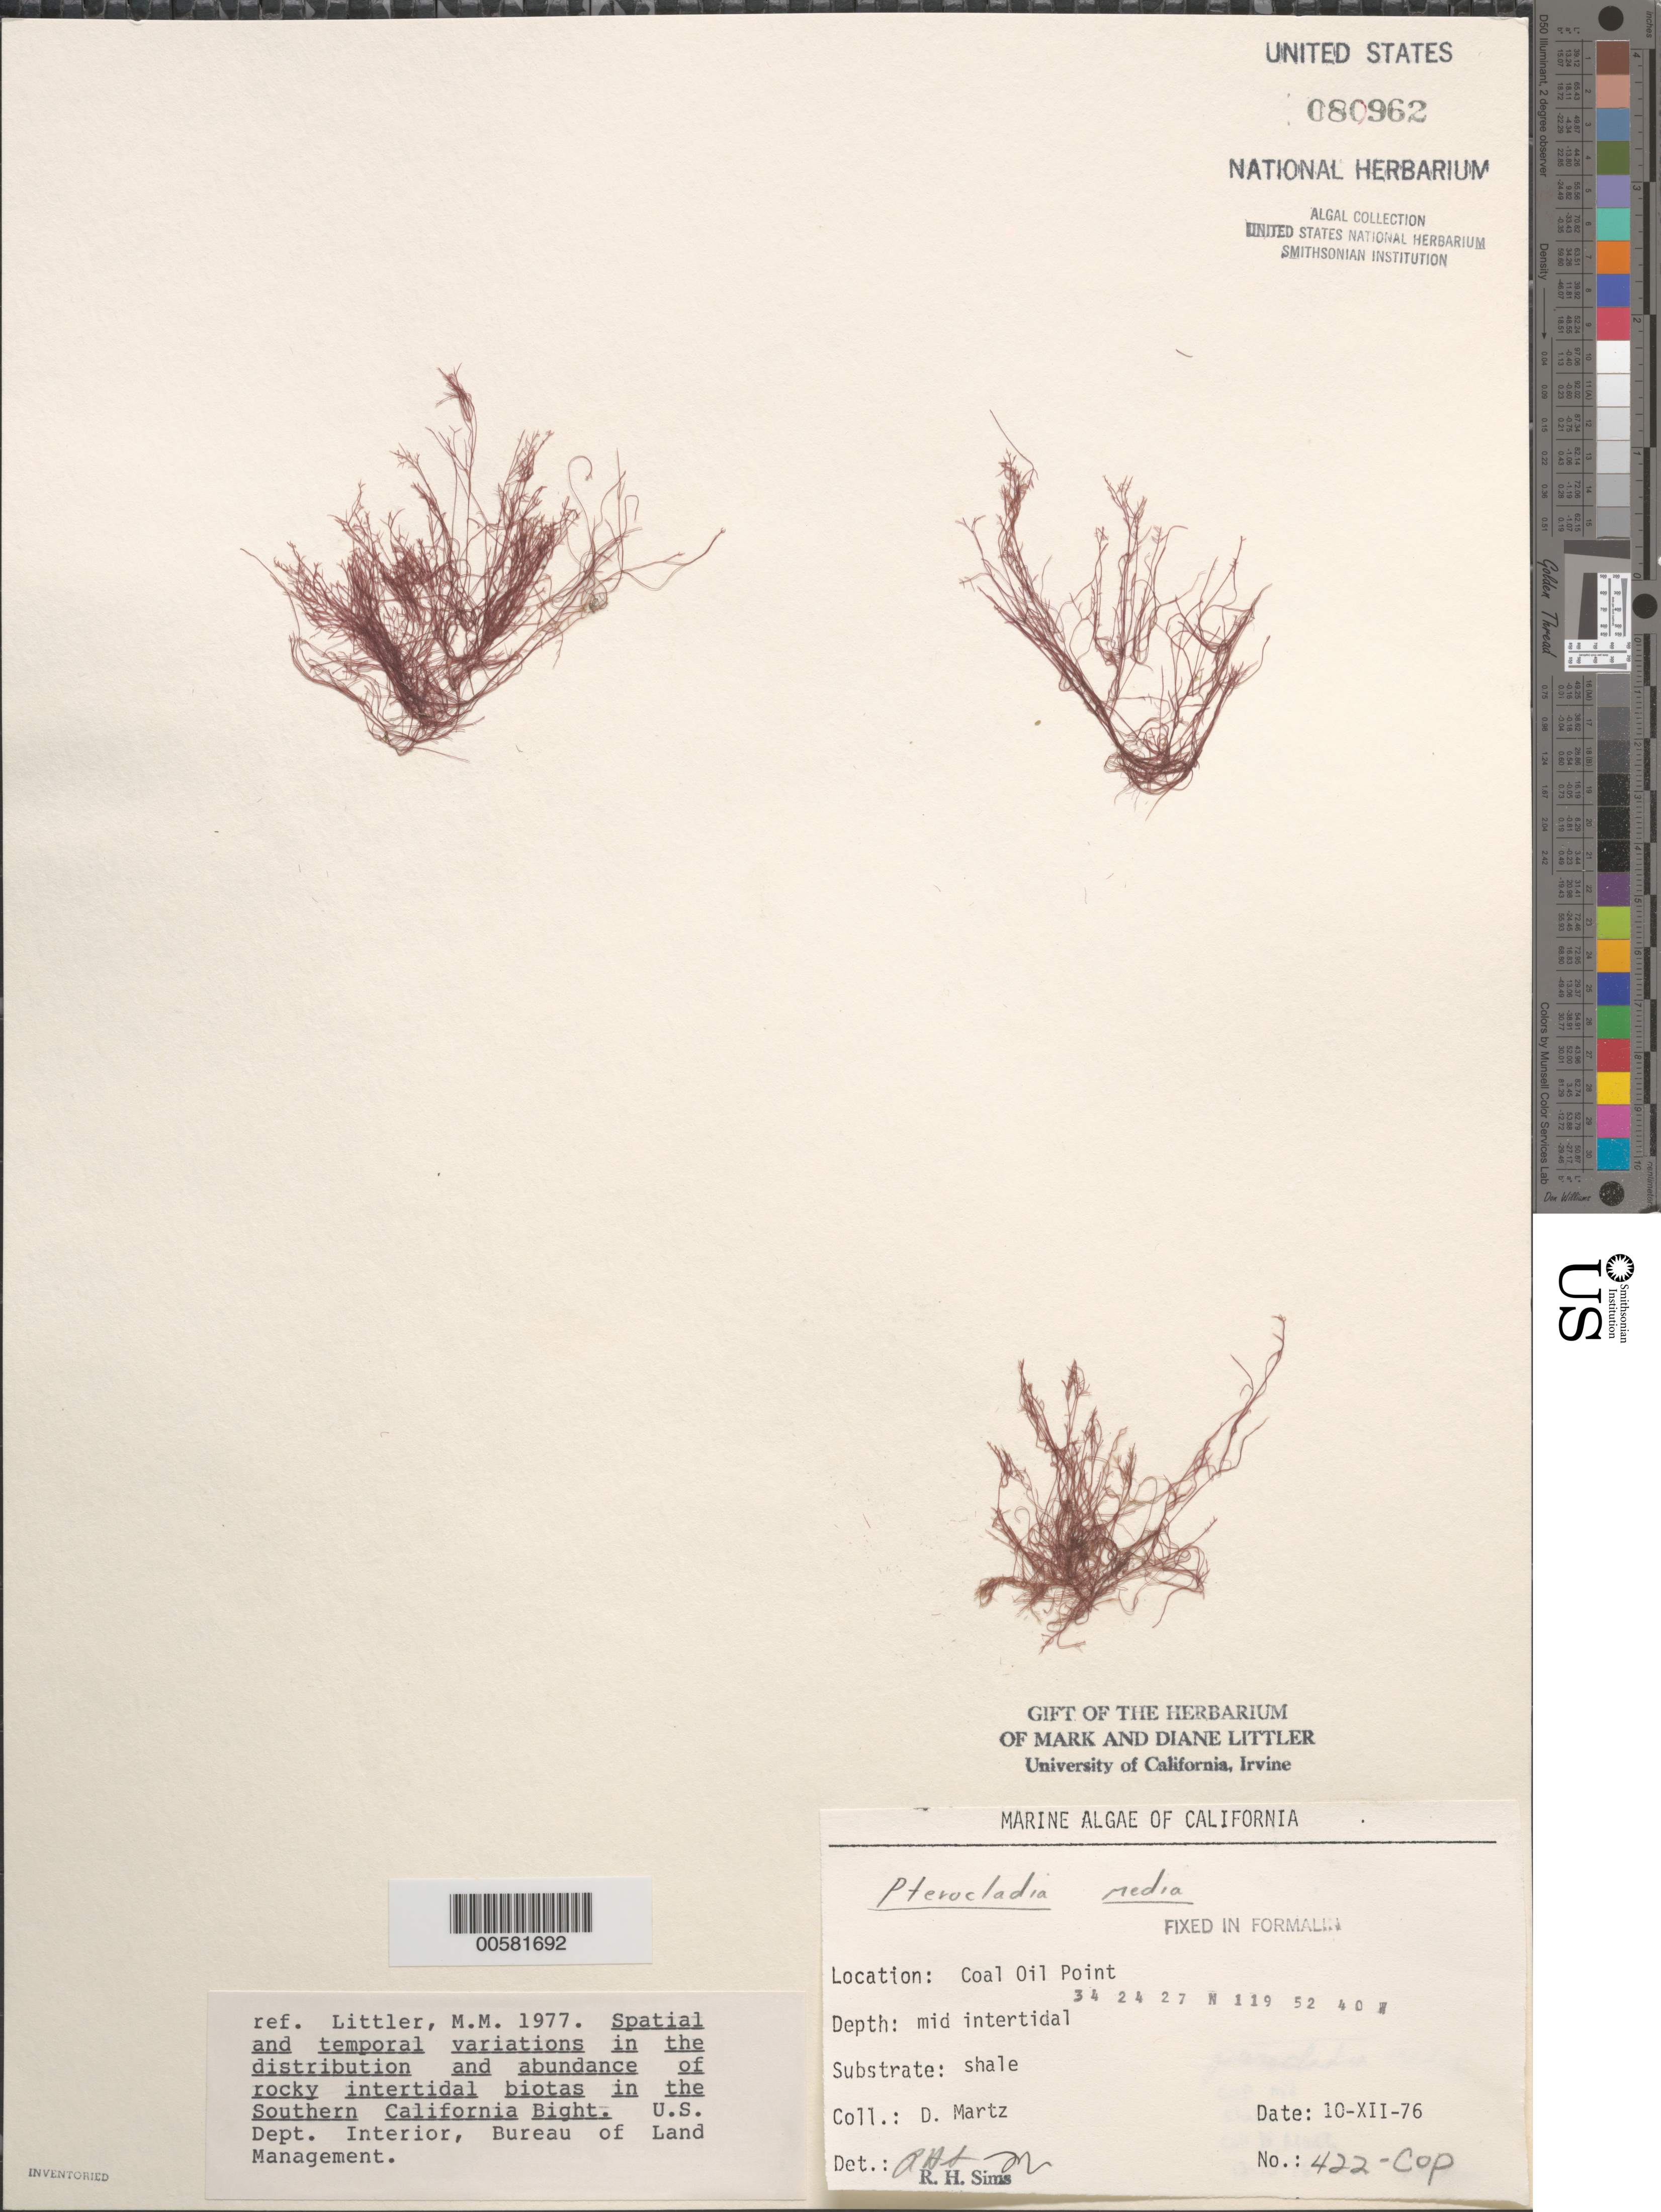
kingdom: Plantae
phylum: Rhodophyta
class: Florideophyceae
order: Gelidiales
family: Pterocladiaceae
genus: Pterocladiella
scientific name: Pterocladiella media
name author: (E.Y. Dawson) G.H. Boo & K.A. Miller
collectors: D. Martz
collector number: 422-cop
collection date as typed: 10 Dec 1976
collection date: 1976-12-10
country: United States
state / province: California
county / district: Santa Barbara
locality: Coal Oil Point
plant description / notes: BLM-SOCALBIGHT rocky intertidal survey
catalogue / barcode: US 80962